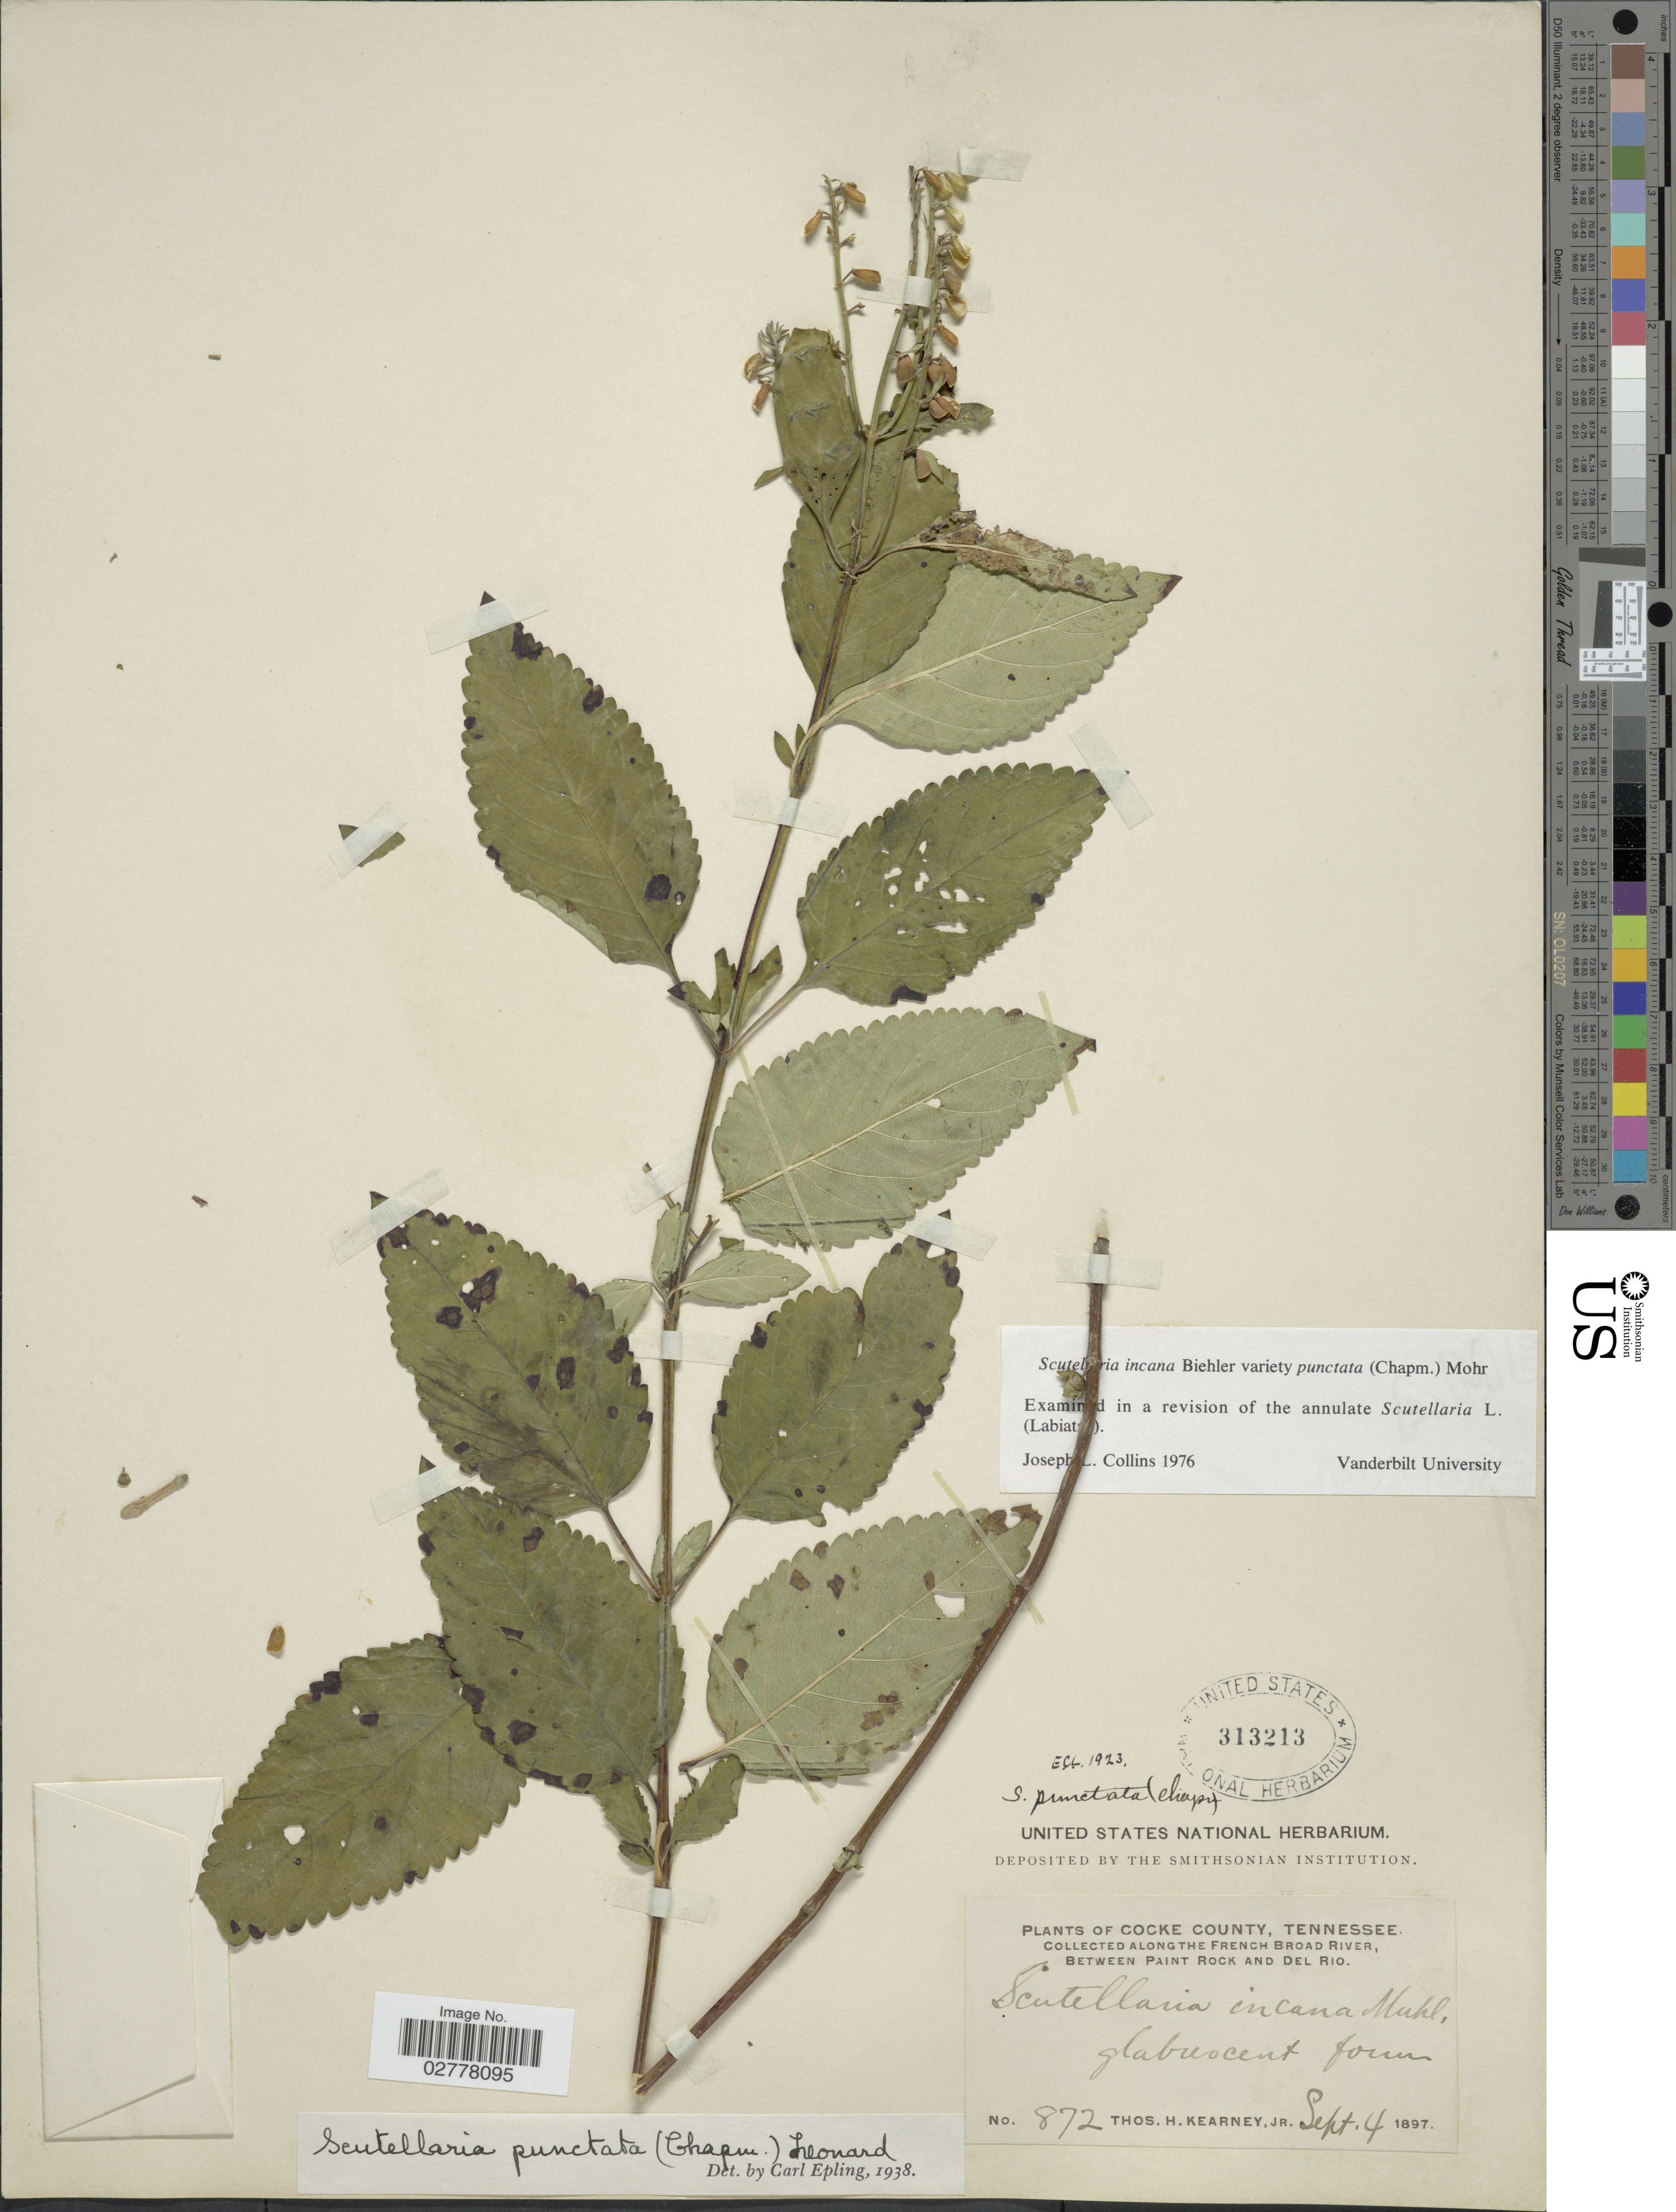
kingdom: Plantae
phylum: Tracheophyta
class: Magnoliopsida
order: Lamiales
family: Lamiaceae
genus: Scutellaria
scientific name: Scutellaria incana var. punctata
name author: (Chapm.) C. Mohr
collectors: T. H. Kearney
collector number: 872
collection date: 1897-09-04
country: United States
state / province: Tennessee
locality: Cocke County. Along the French Broad River, between Paint Rock and Del Rio.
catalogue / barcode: US 313213